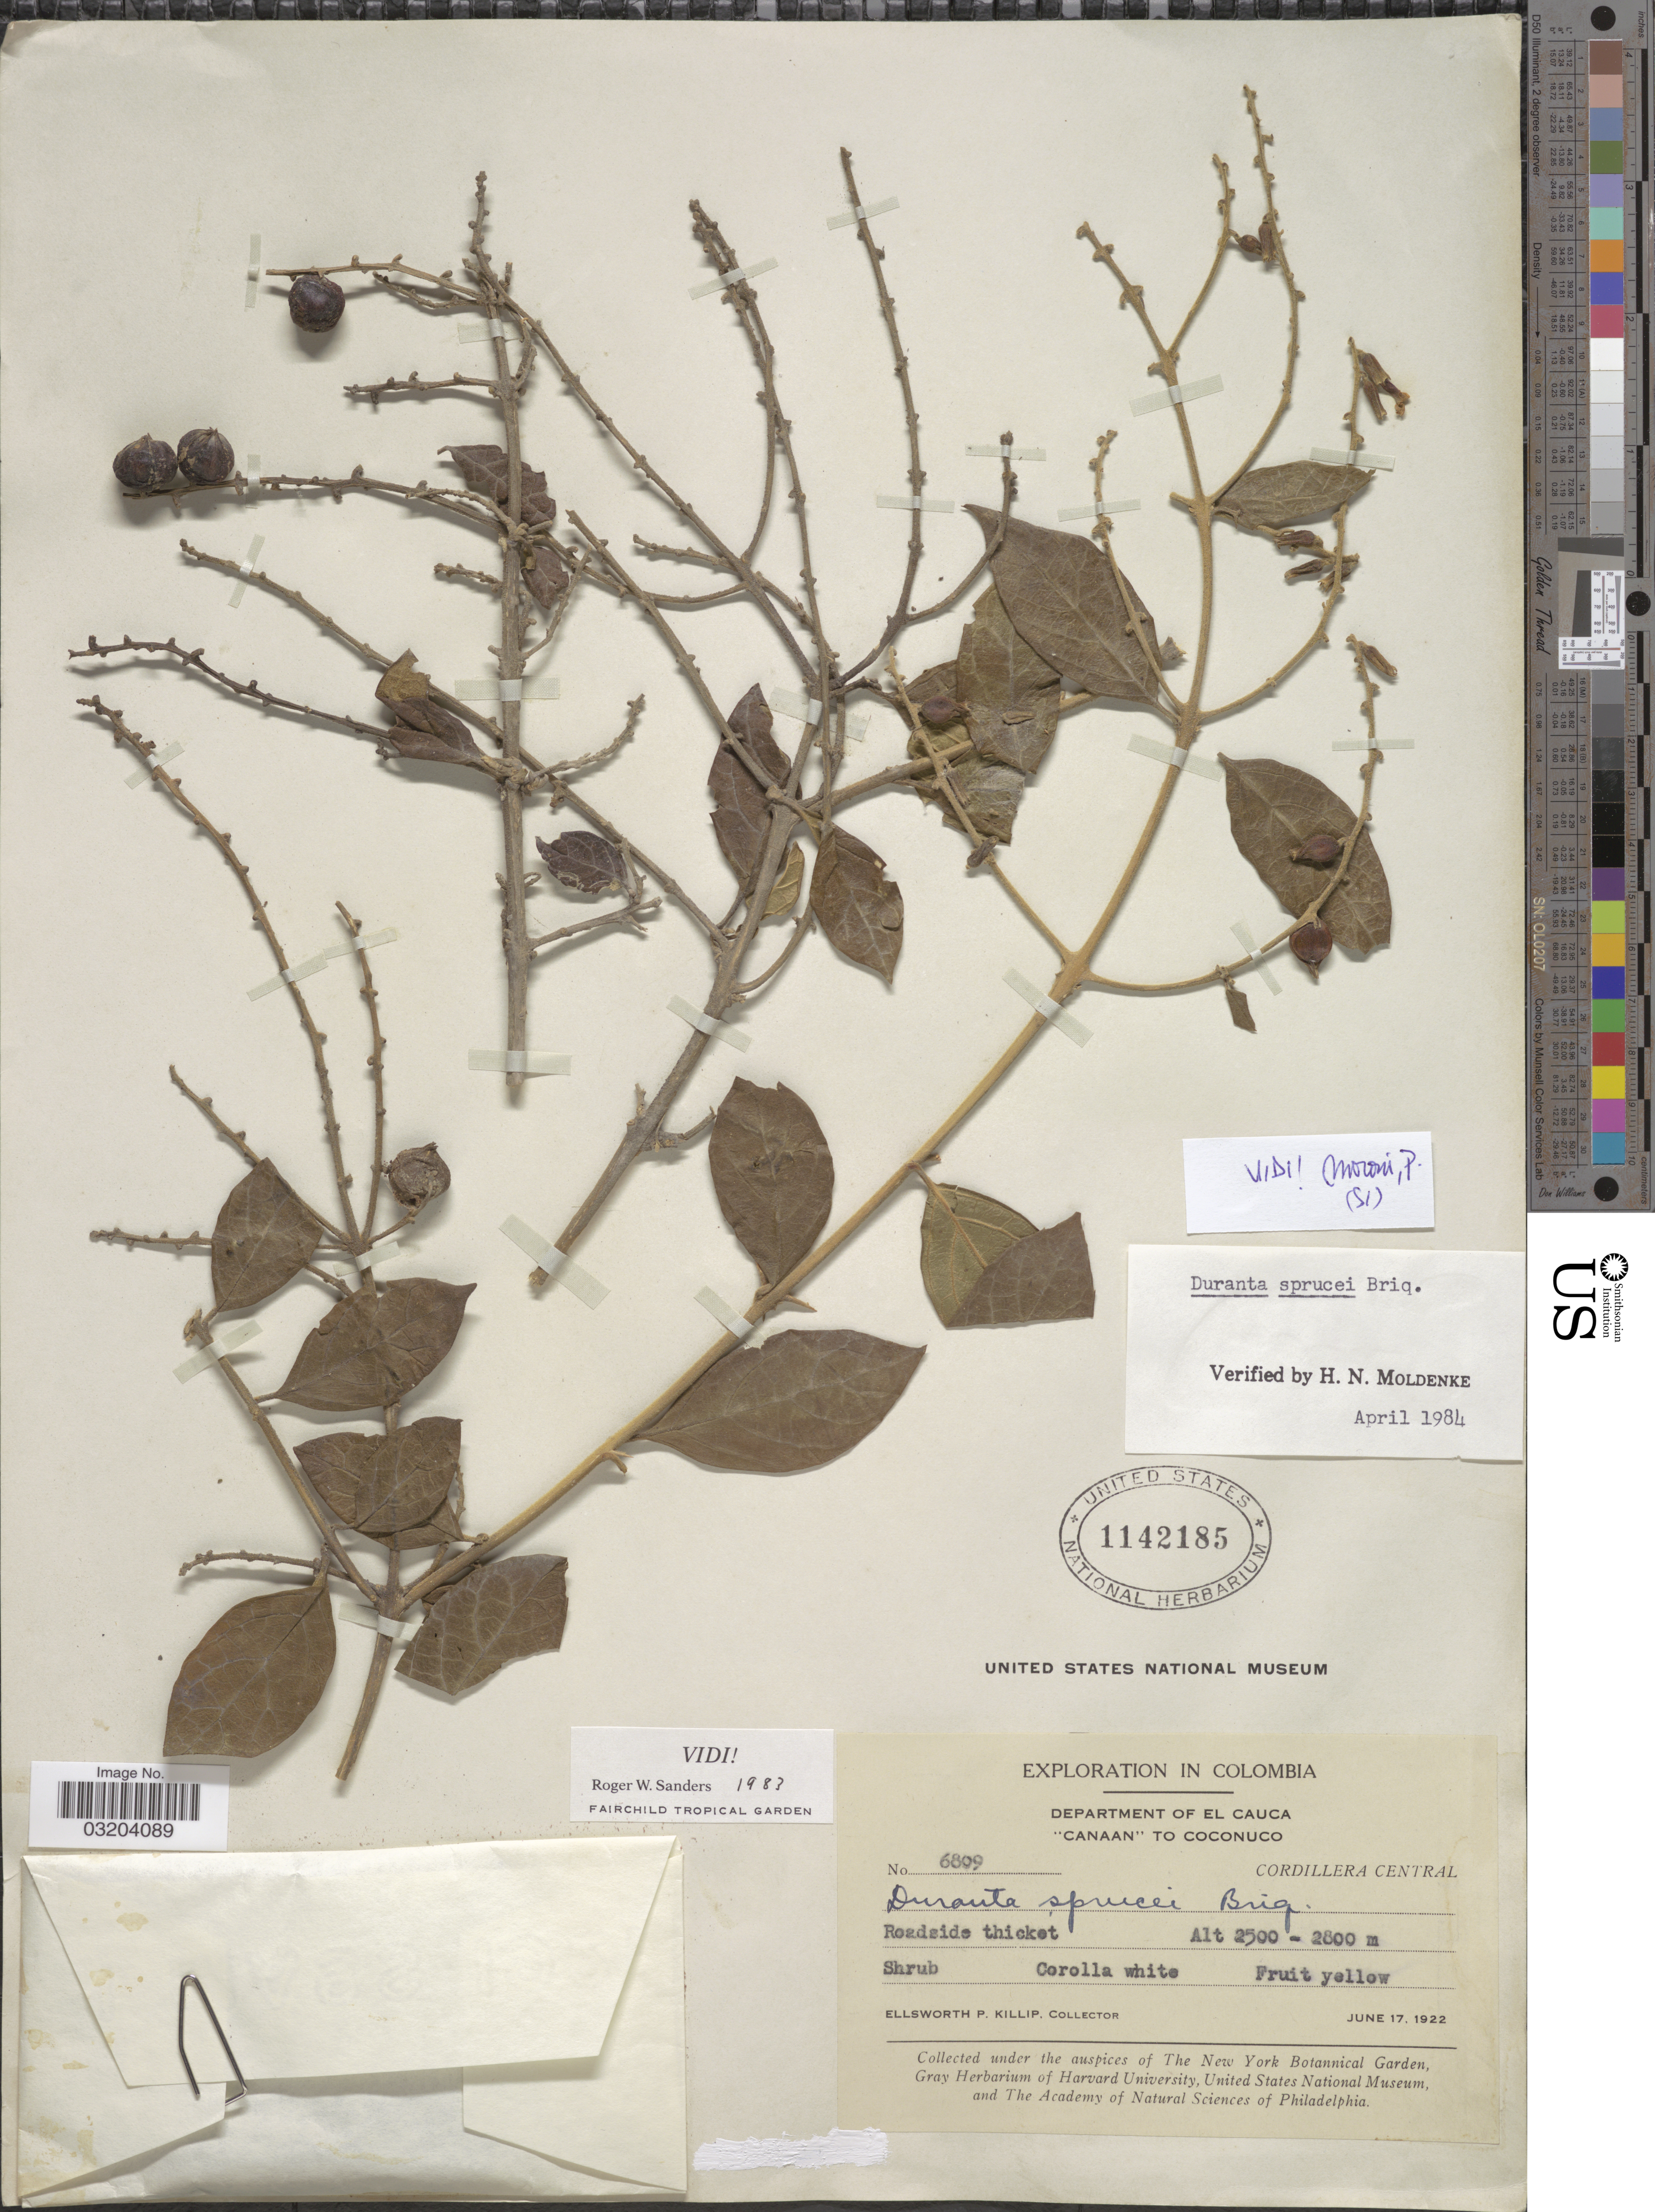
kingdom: Plantae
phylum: Tracheophyta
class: Magnoliopsida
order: Lamiales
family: Verbenaceae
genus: Duranta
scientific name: Duranta sprucei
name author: Briq.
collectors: E. P. Killip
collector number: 6809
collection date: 1922-06-17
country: Colombia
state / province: Cauca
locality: Department of El Cauca. "Canaan" to Coconuco. Cordillera Central.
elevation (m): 2500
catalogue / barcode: US 1142185